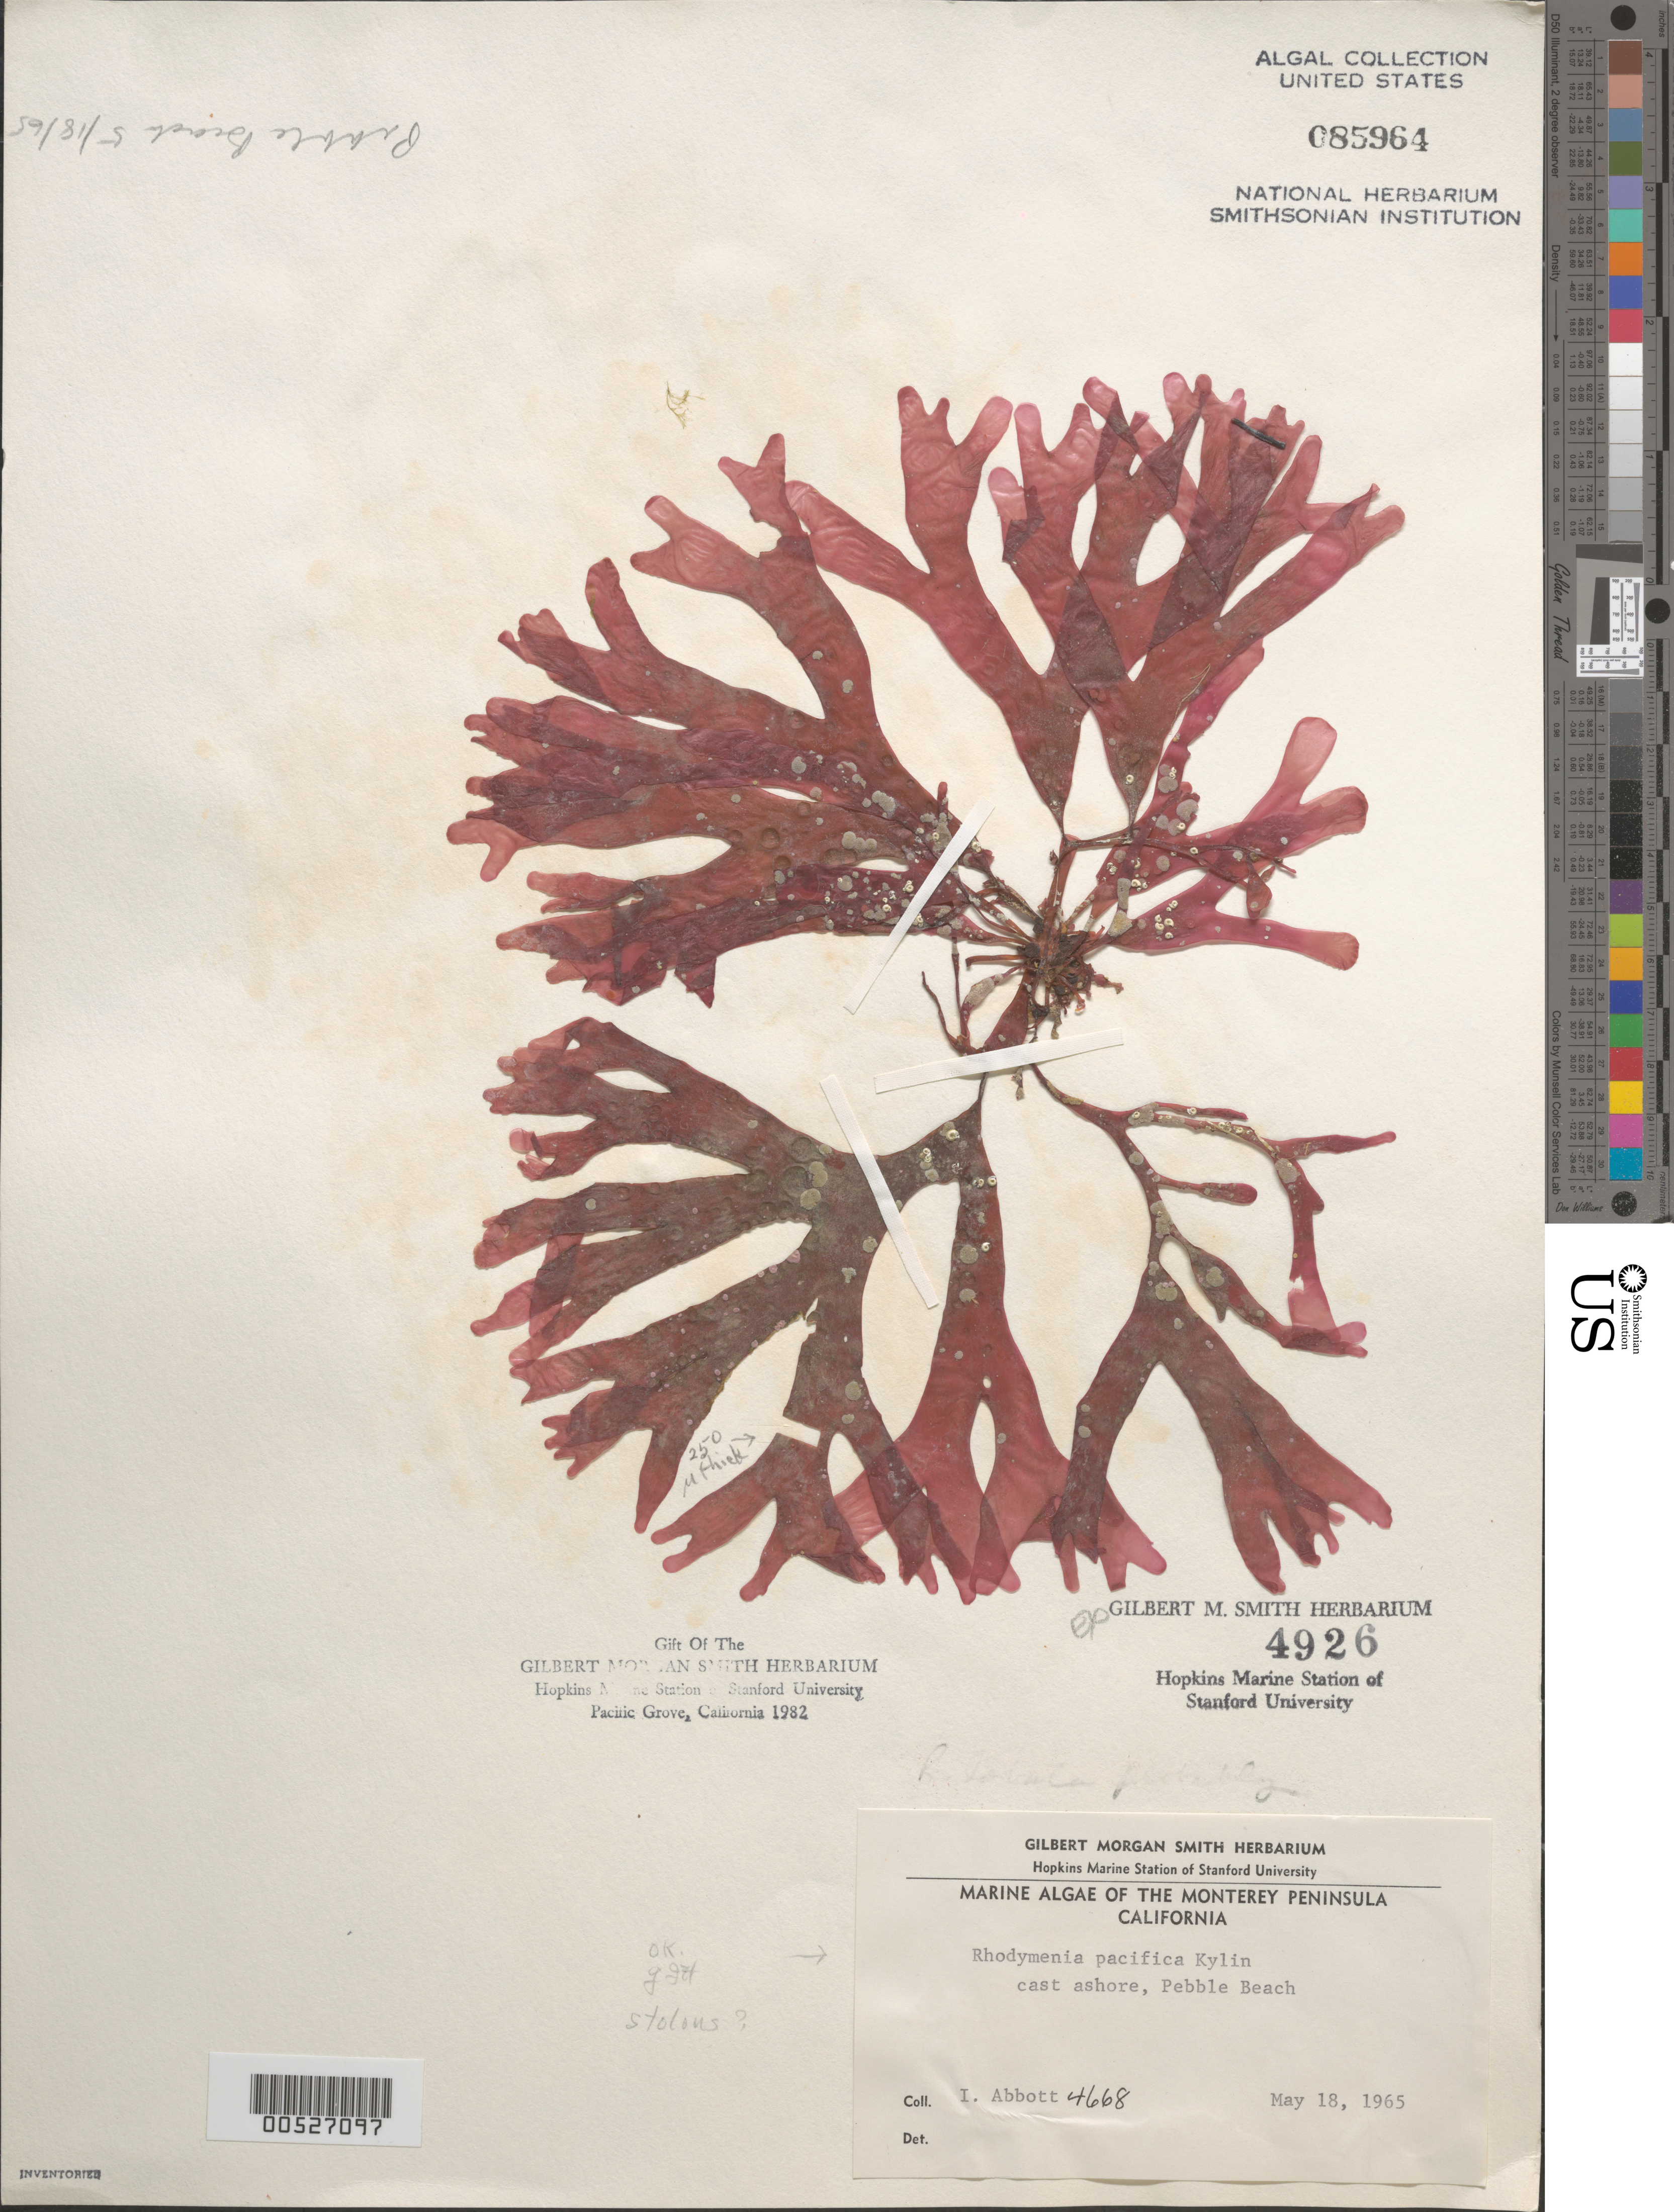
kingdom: Plantae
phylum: Rhodophyta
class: Florideophyceae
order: Rhodymeniales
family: Rhodymeniaceae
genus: Rhodymenia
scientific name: Rhodymenia pacifica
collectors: I. A. Abbott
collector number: IAA 4668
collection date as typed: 18 May 1965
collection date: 1965-05-18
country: United States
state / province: California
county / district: Monterey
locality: Pebble Beach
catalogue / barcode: US 85964